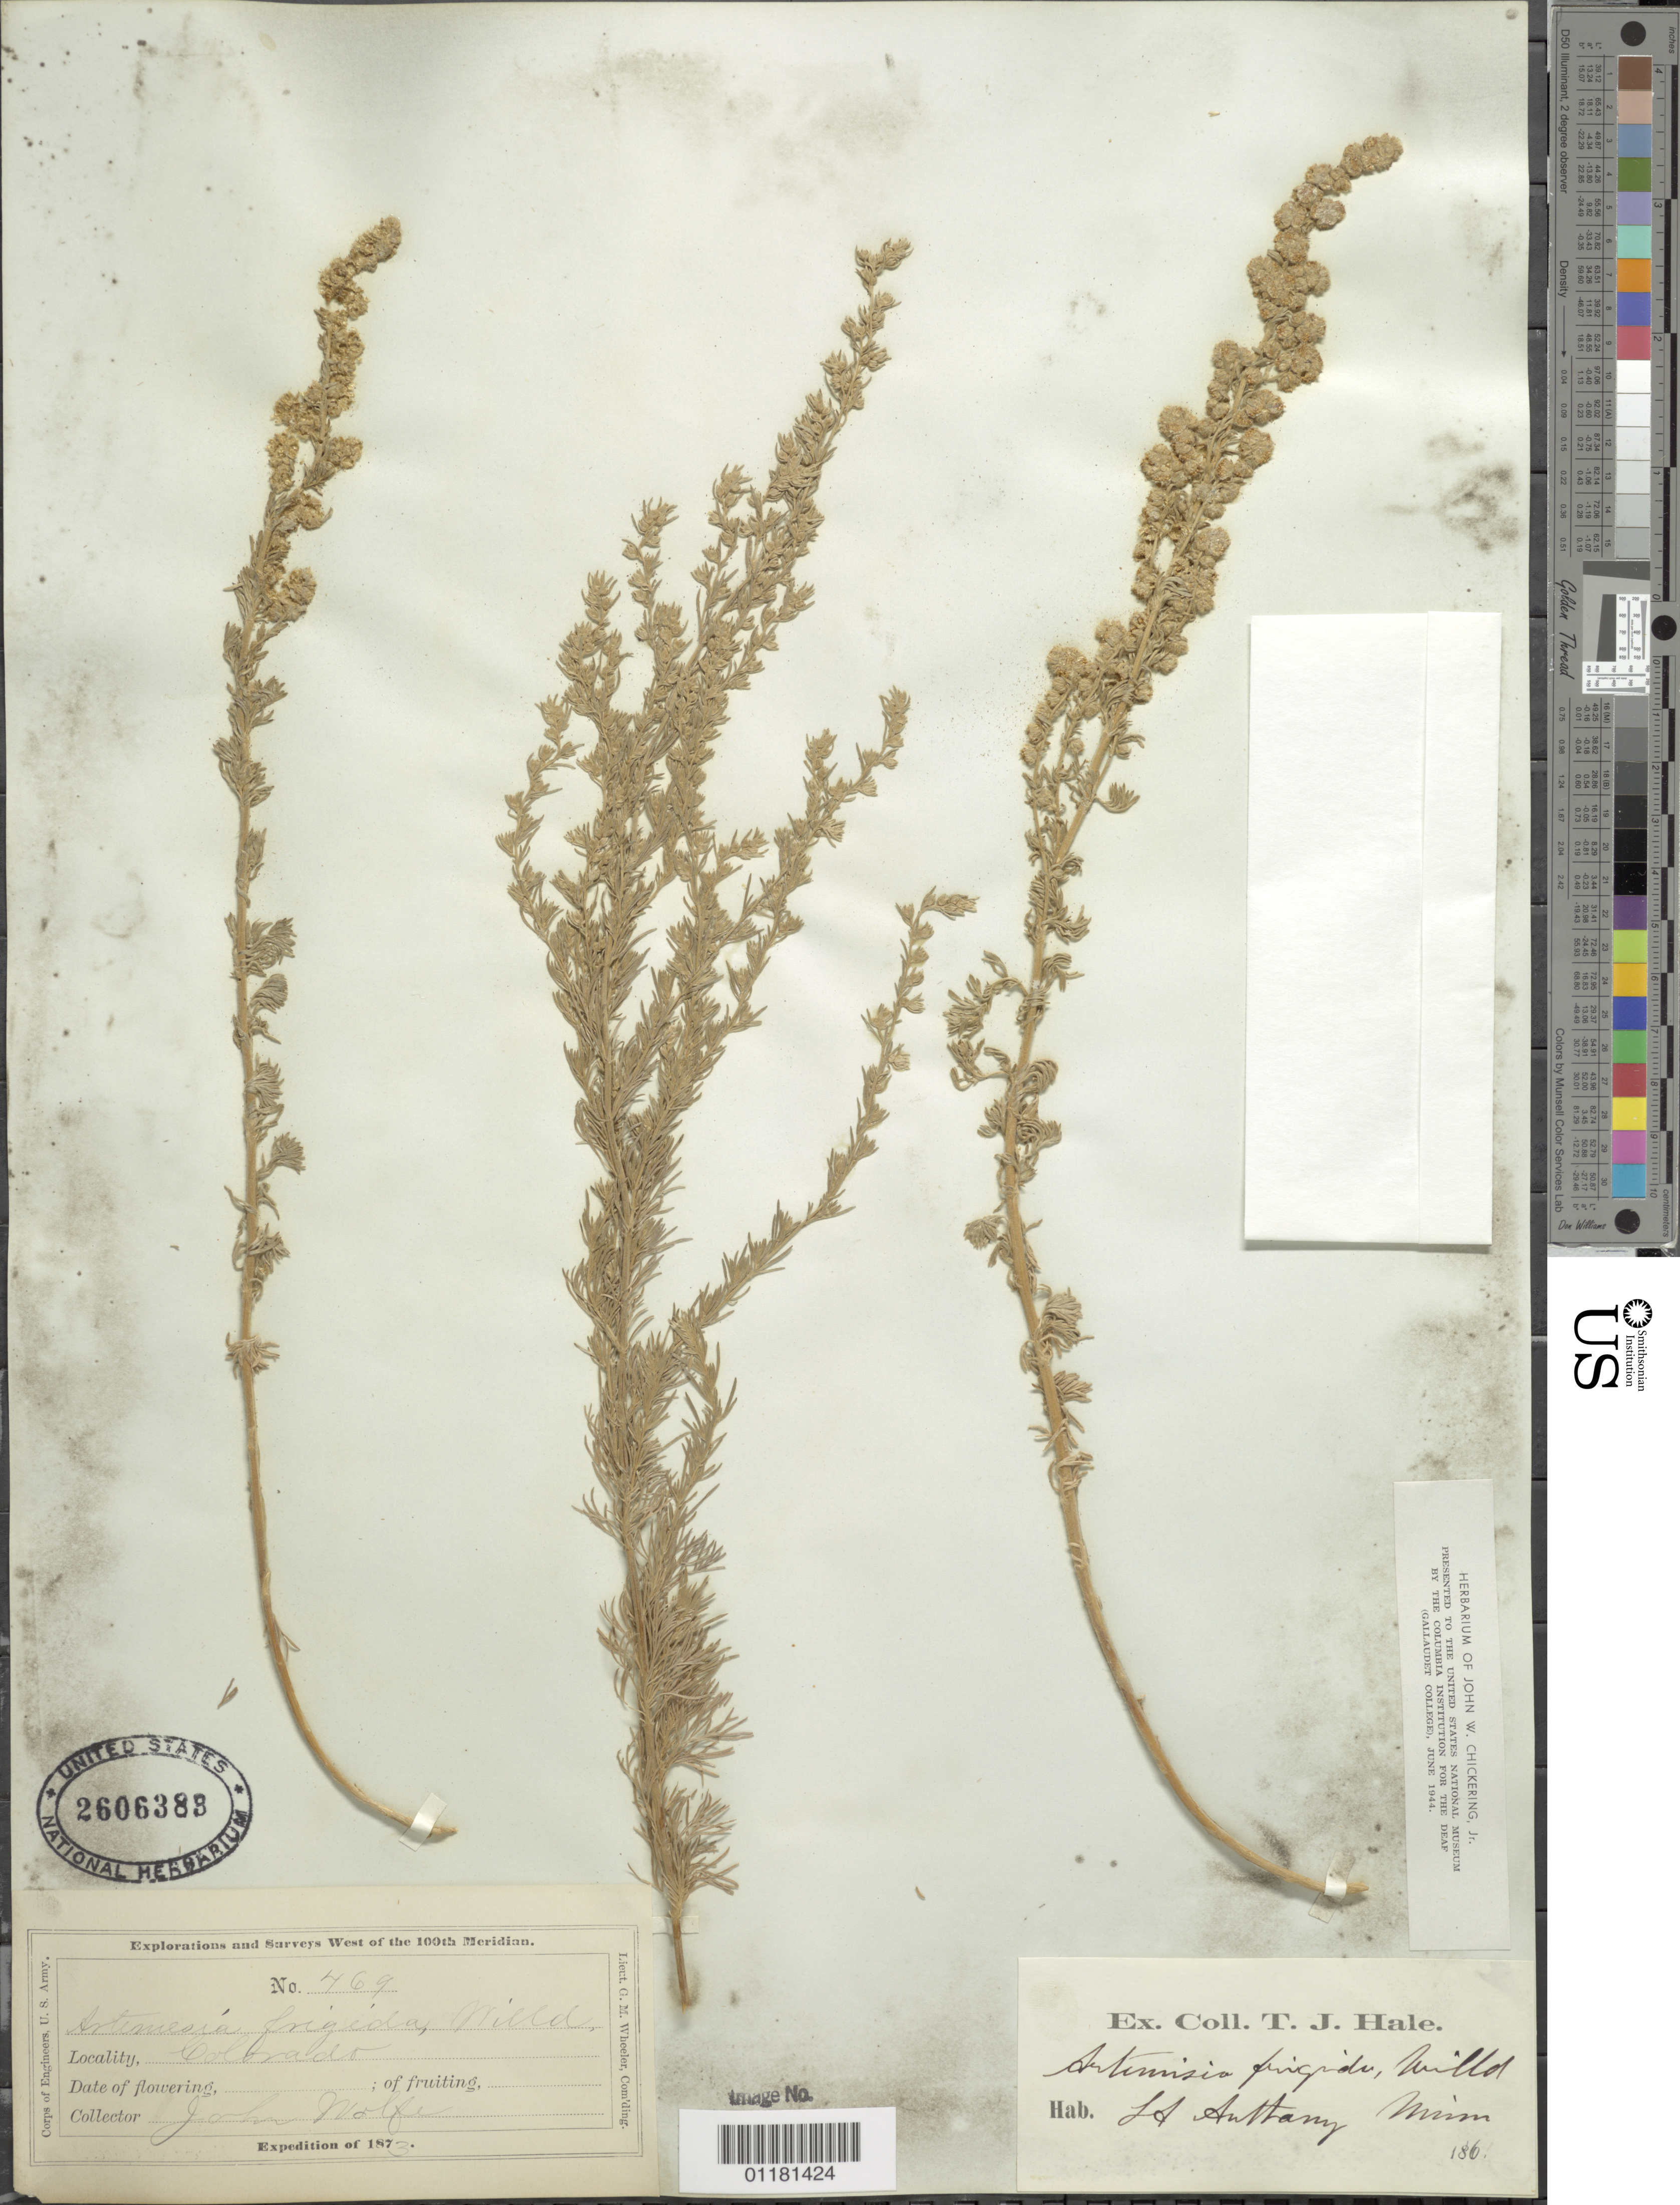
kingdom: Plantae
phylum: Tracheophyta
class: Magnoliopsida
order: Asterales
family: Asteraceae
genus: Artemisia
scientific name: Artemisia frigida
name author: Willd.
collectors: J. Wolf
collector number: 469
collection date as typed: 1873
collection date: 1873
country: United States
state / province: Colorado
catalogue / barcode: US 2606383